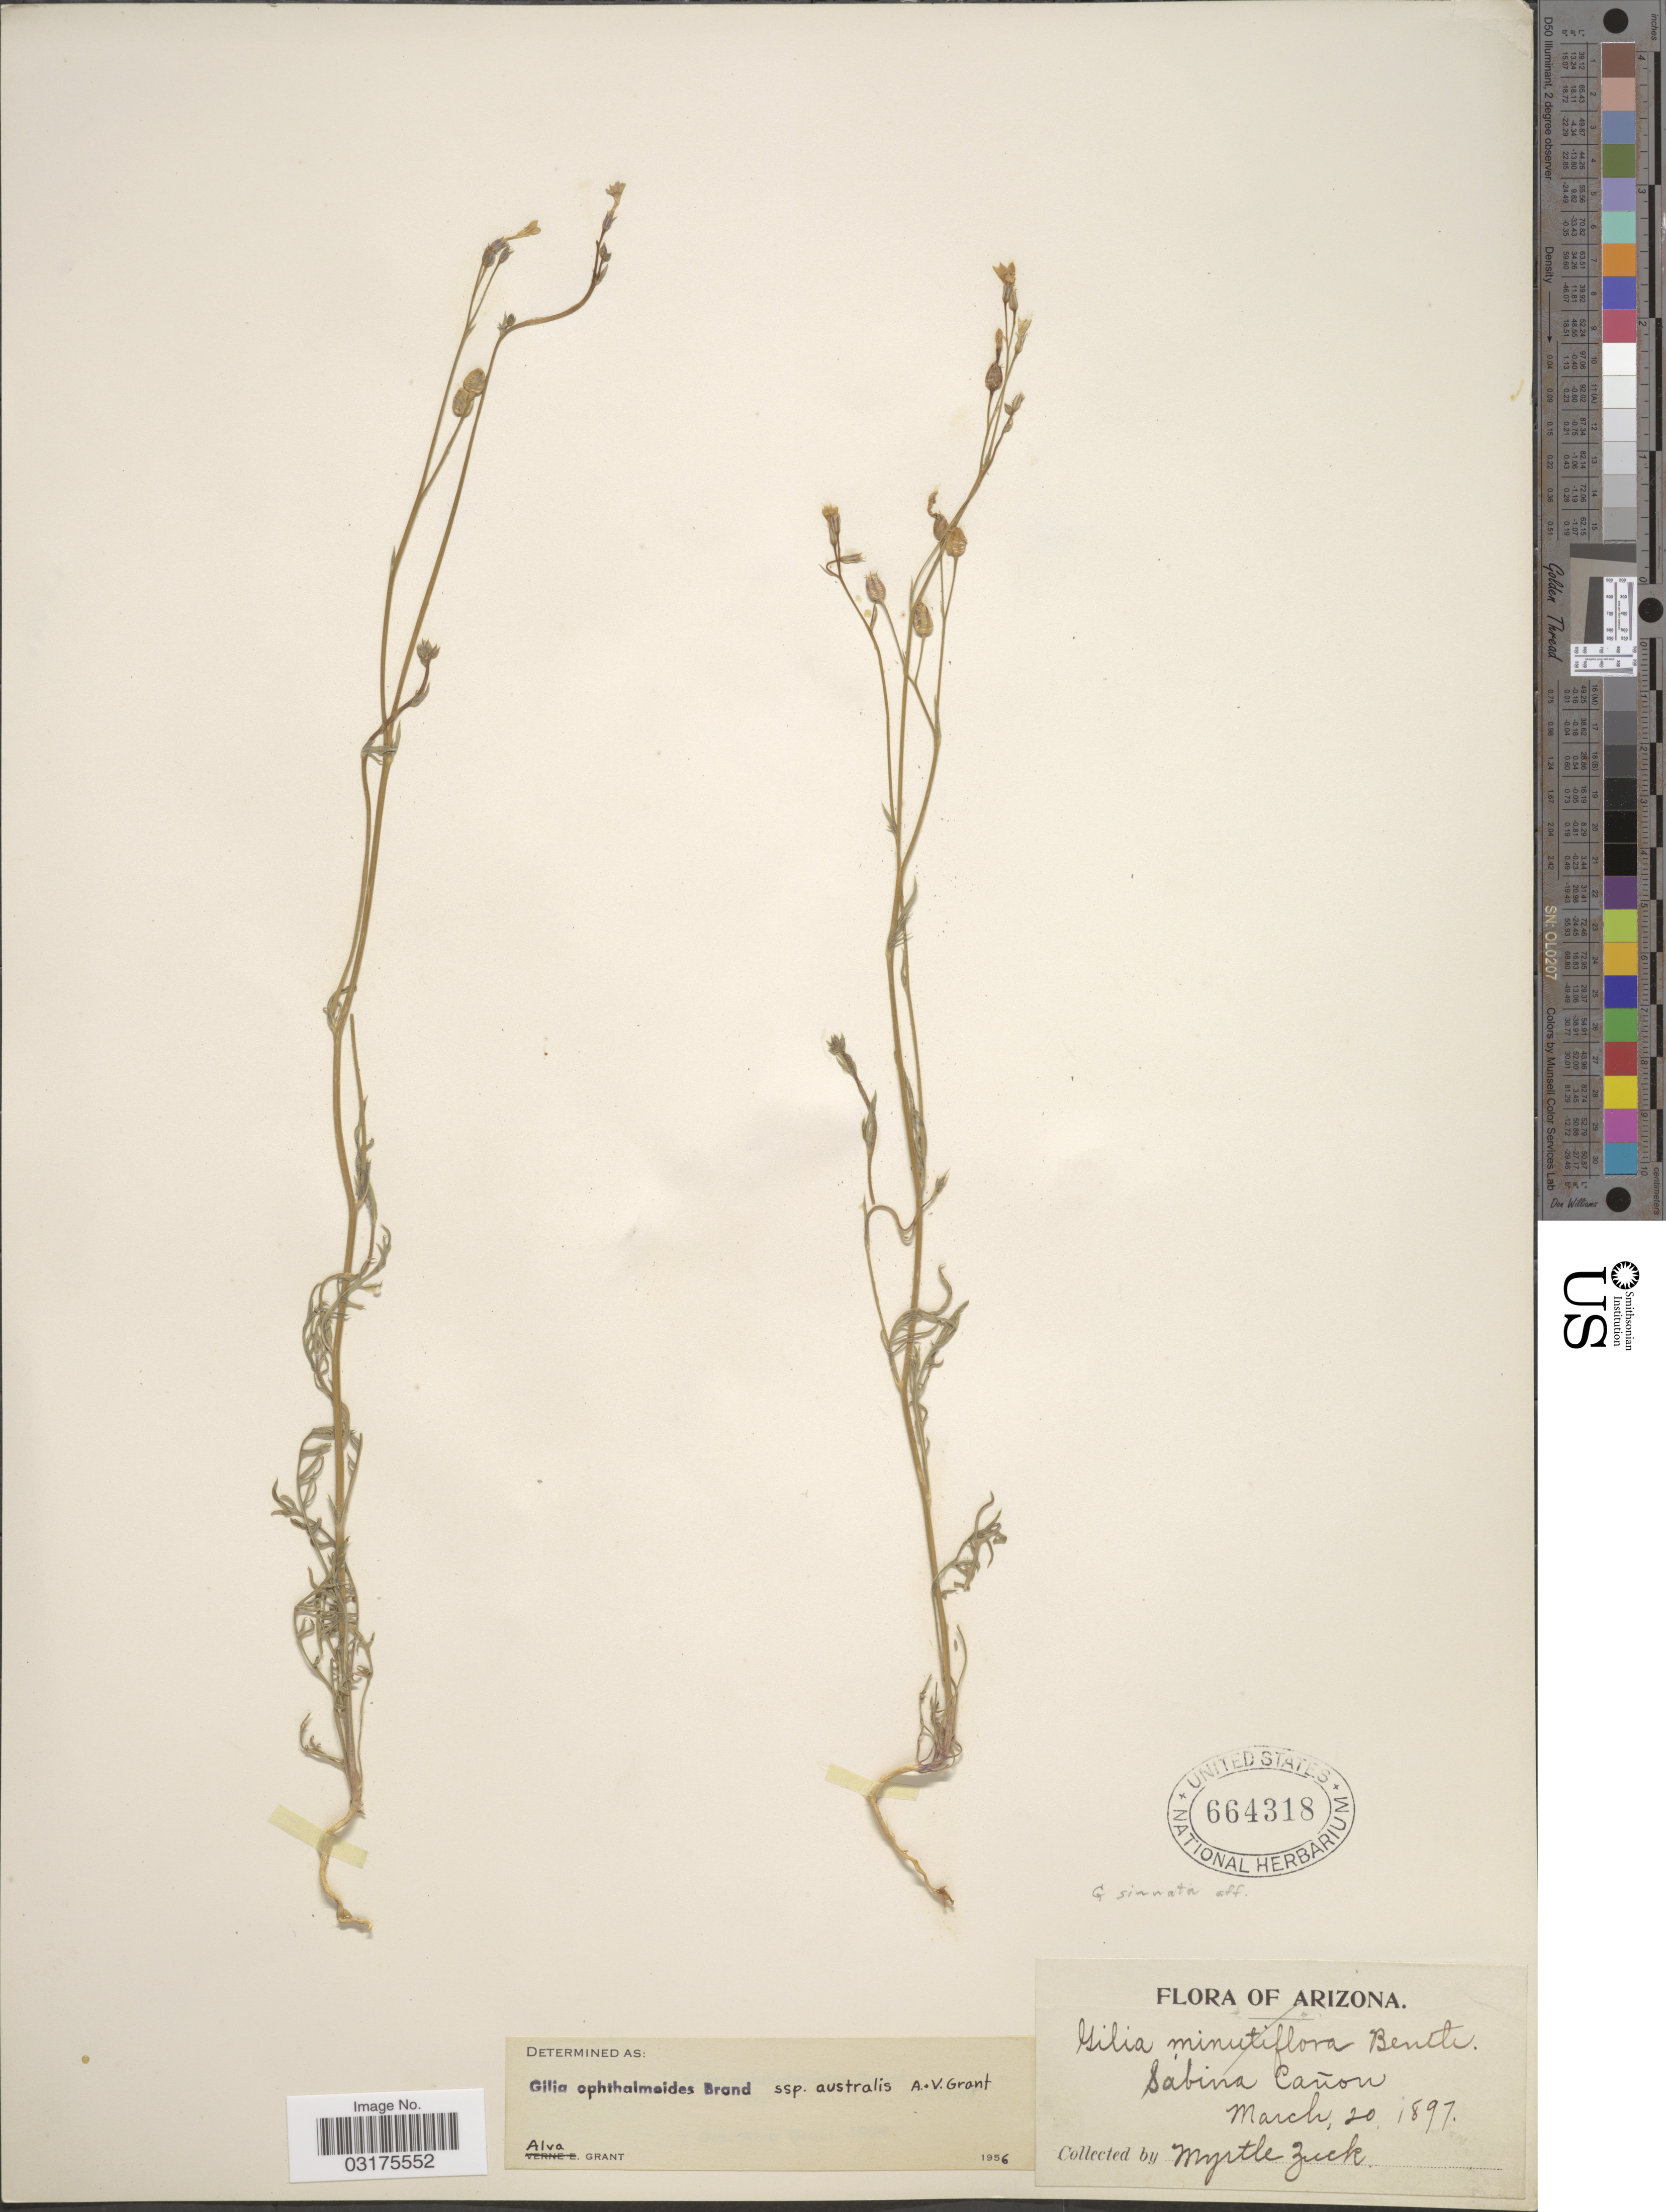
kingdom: Plantae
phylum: Tracheophyta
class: Magnoliopsida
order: Ericales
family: Polemoniaceae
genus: Gilia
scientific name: Gilia flavocincta subsp. australis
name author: A. Nelson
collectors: M. Zuck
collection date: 1897-03-20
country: United States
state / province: Arizona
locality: Sabina Cañon.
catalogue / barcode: US 664318